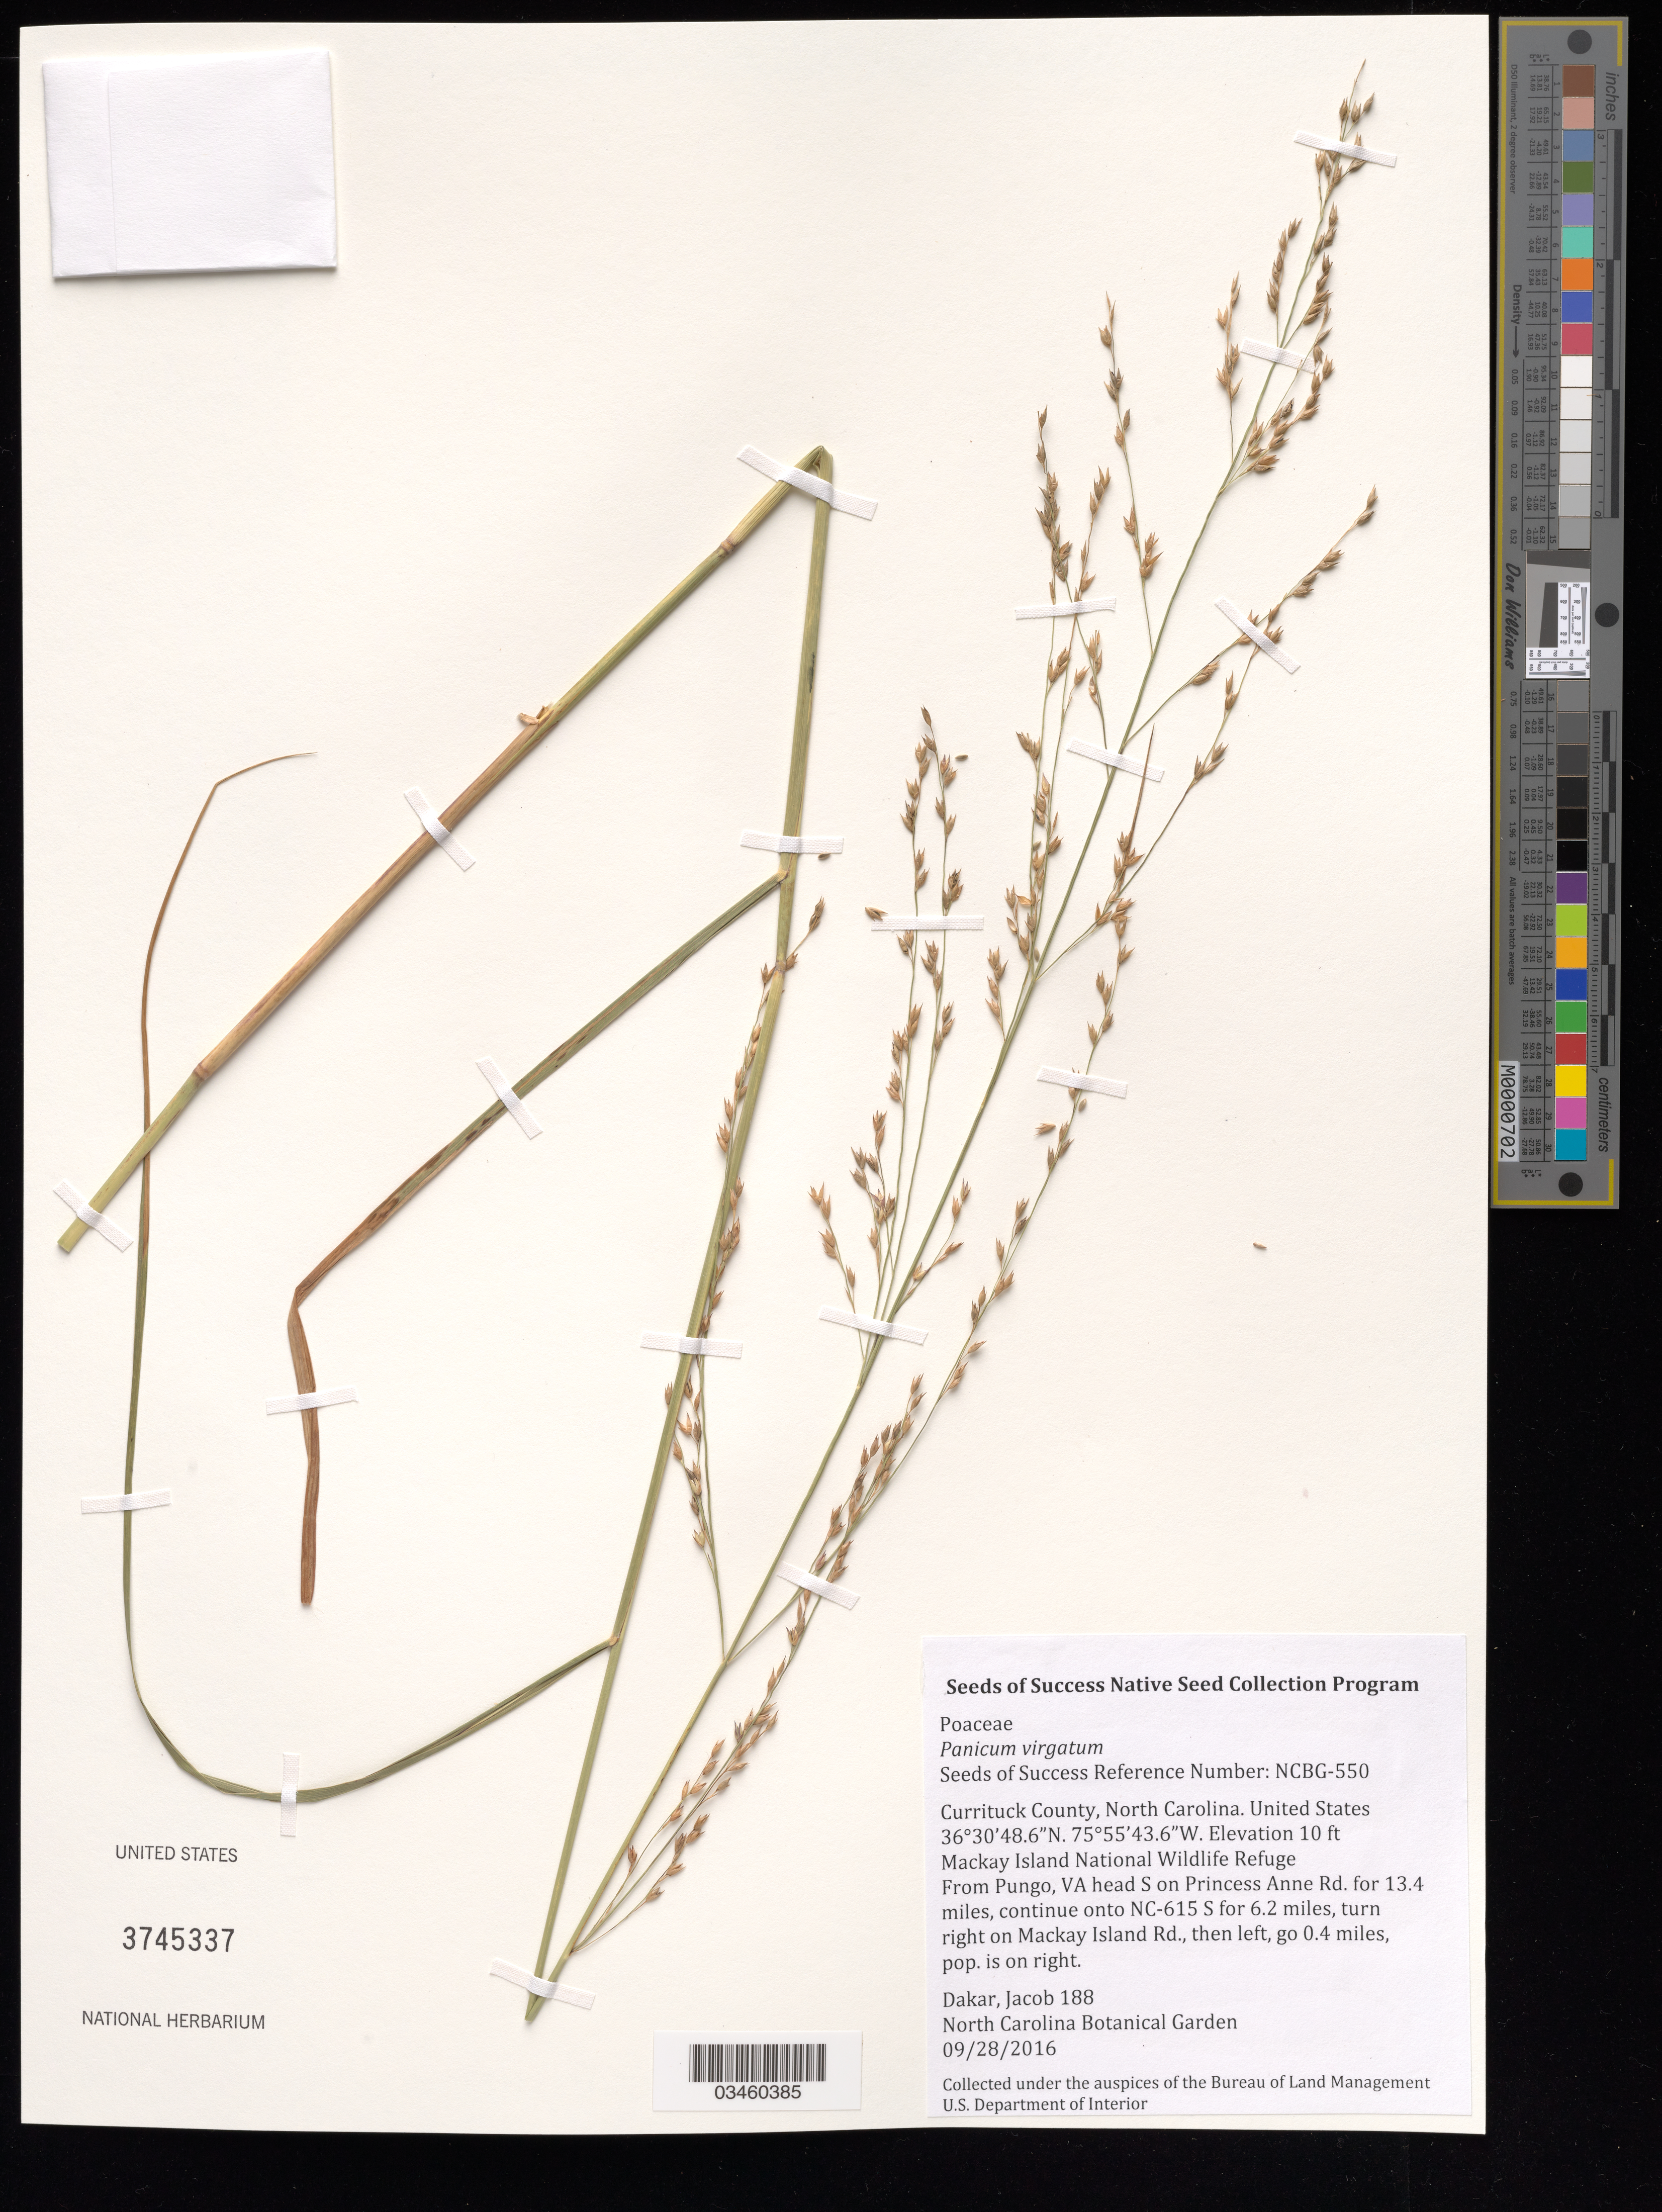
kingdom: Plantae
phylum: Tracheophyta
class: Liliopsida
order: Poales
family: Poaceae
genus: Panicum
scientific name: Panicum virgatum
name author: L.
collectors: J. Dakar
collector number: NCBG-550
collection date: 2016-09-28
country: United States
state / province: North Carolina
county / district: Currituck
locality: Mackay Island National Wildlife Refuge, Mackay Island Rd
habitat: Eastern herbaceous vegetation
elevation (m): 3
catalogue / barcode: US 3745337